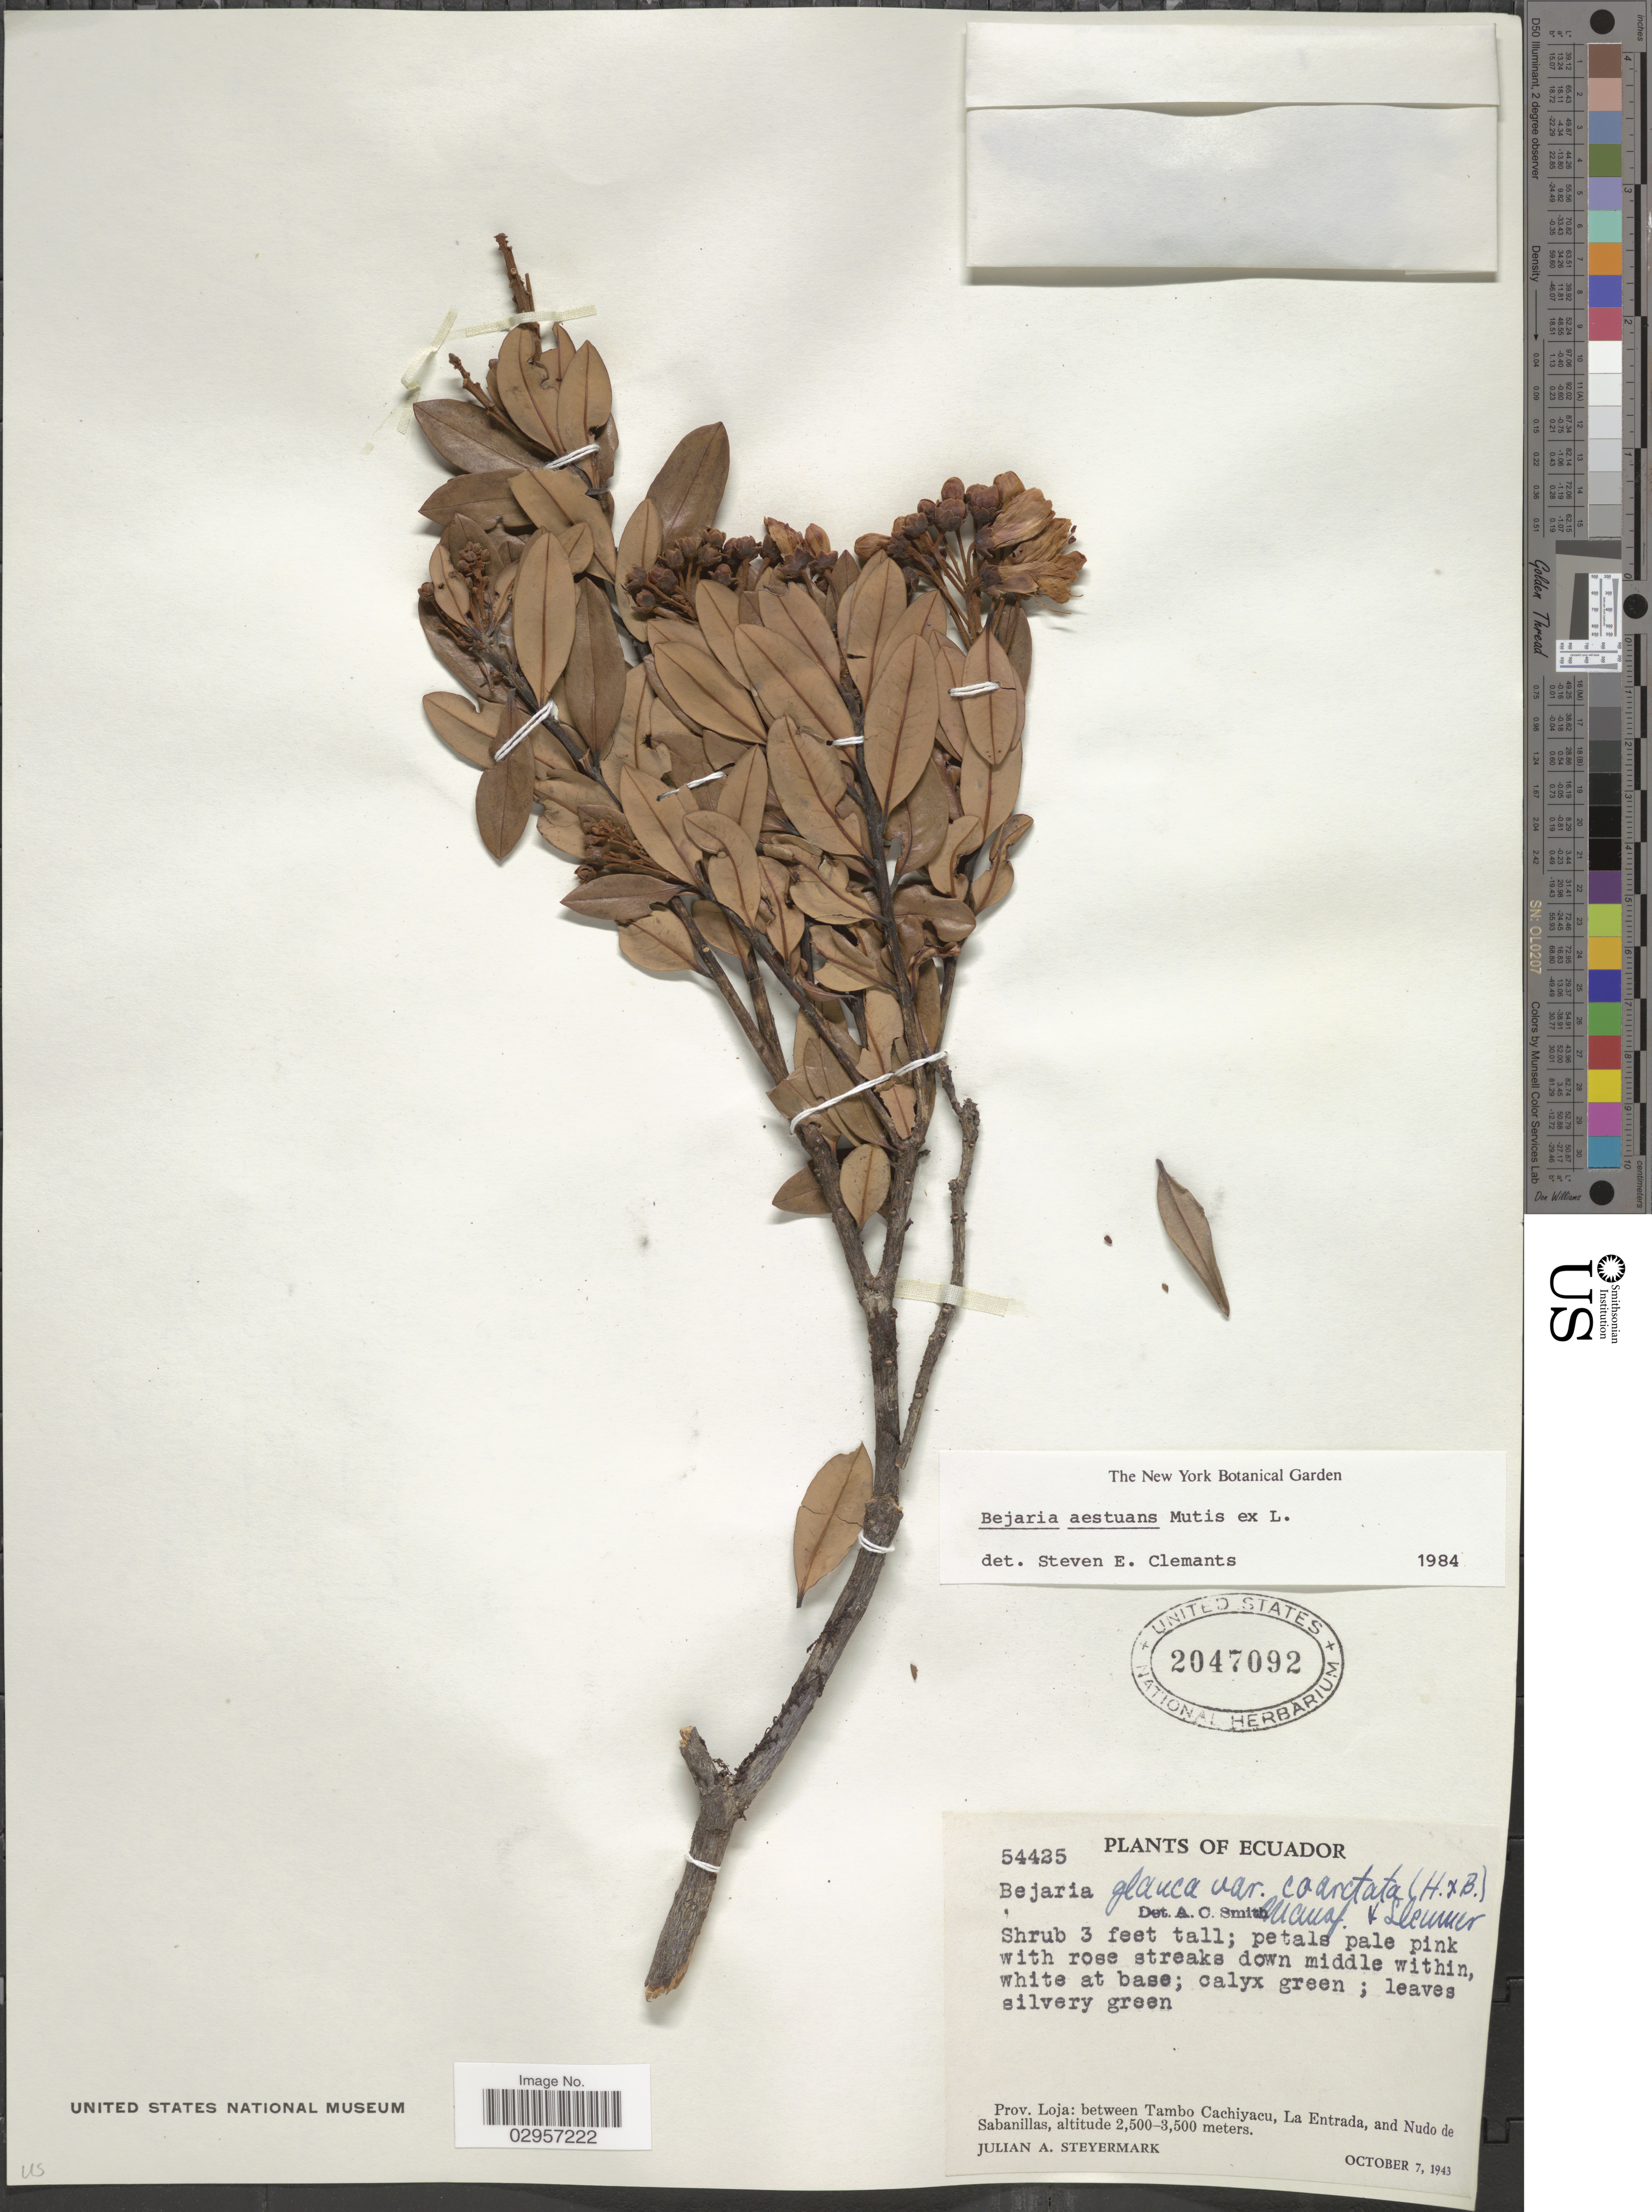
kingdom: Plantae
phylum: Tracheophyta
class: Magnoliopsida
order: Ericales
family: Ericaceae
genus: Befaria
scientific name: Befaria aestuans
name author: Mutis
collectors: J. Steyermark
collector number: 54425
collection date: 1943-10-07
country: Ecuador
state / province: Loja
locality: Prov. Loja: between Tambo Cachiyacu, La Entrada, and Nudo de Sabanillas.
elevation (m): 2500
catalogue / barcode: US 2047092